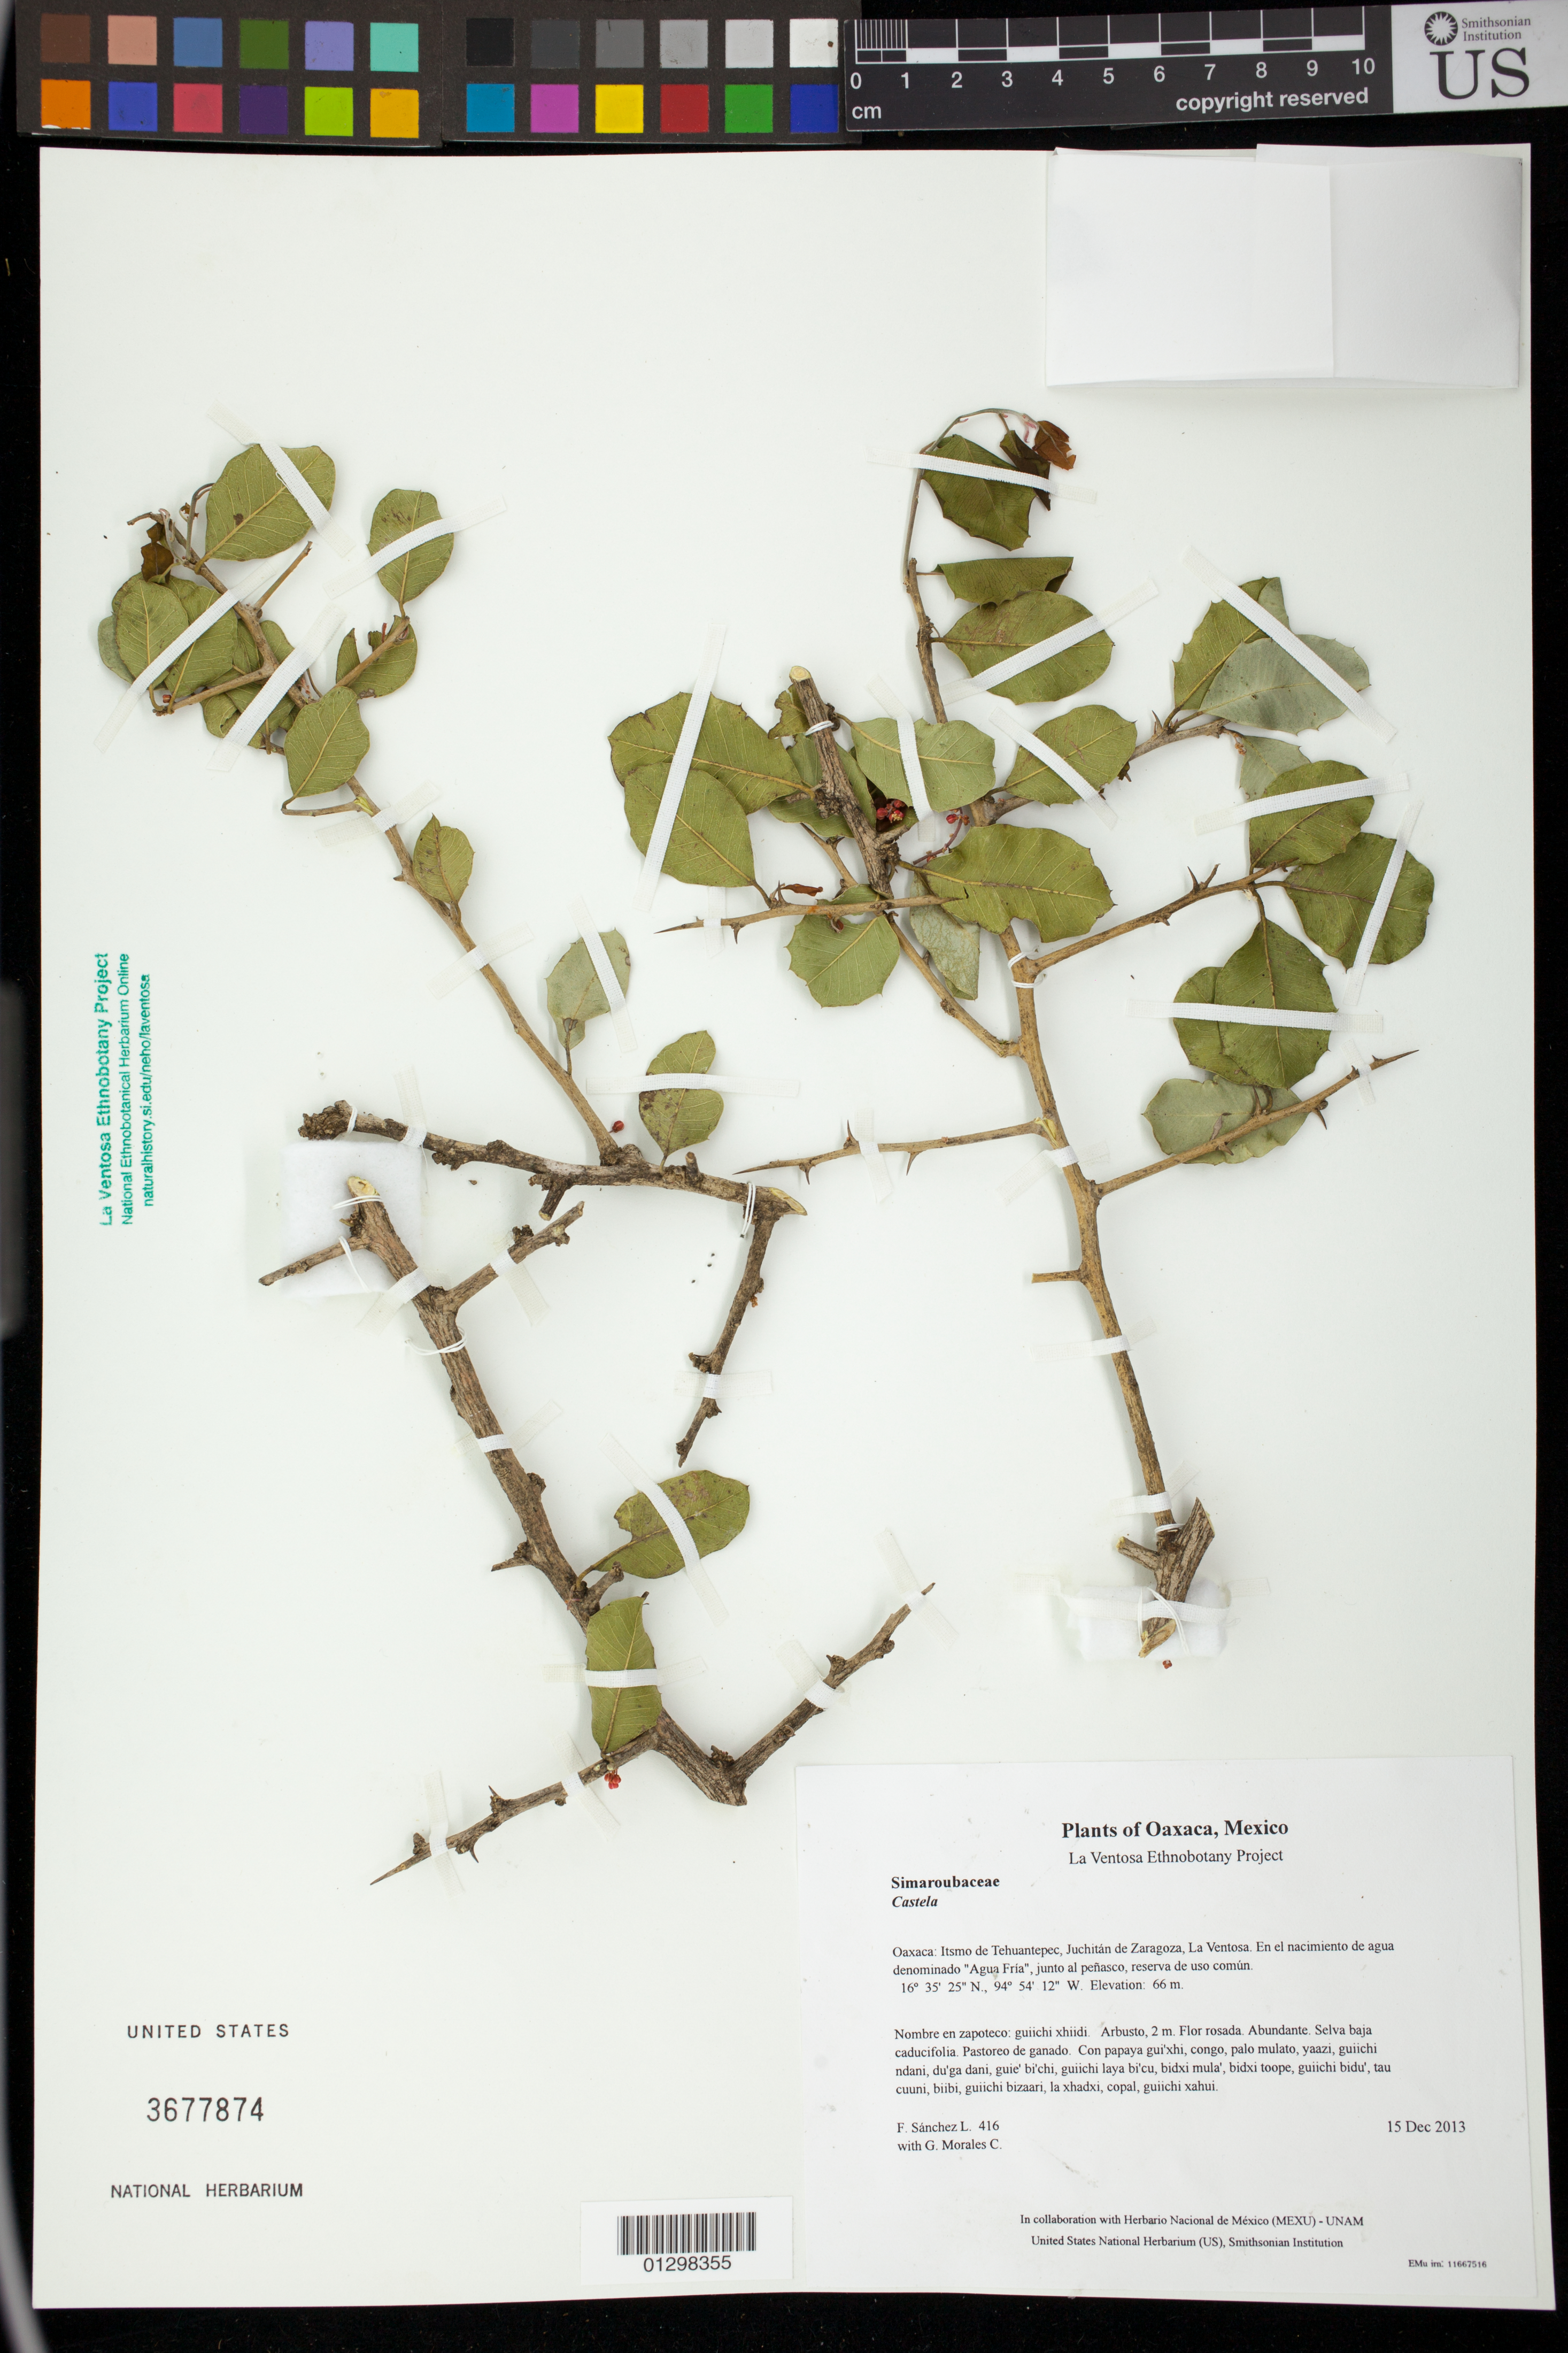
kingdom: Plantae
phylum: Tracheophyta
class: Magnoliopsida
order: Sapindales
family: Simaroubaceae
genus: Castela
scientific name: Castela retusa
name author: Liebm.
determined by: Velasco G., Kenia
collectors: F. Sánchez L. & G. Morales C.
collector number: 416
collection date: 2013-12-15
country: Mexico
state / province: Oaxaca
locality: Itsmo de Tehuantepec, Juchitán de Zaragoza, La Ventosa. En el nacimiento de agua denominado "Agua Fría", junto al peñasco, reserva de uso común.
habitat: Selva baja caducifolia. Pastoreo de ganado.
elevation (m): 66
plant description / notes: MEXU, SERO, US; Yaga xada. 2 m. Guie' rosa. Stale.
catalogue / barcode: US 3677874